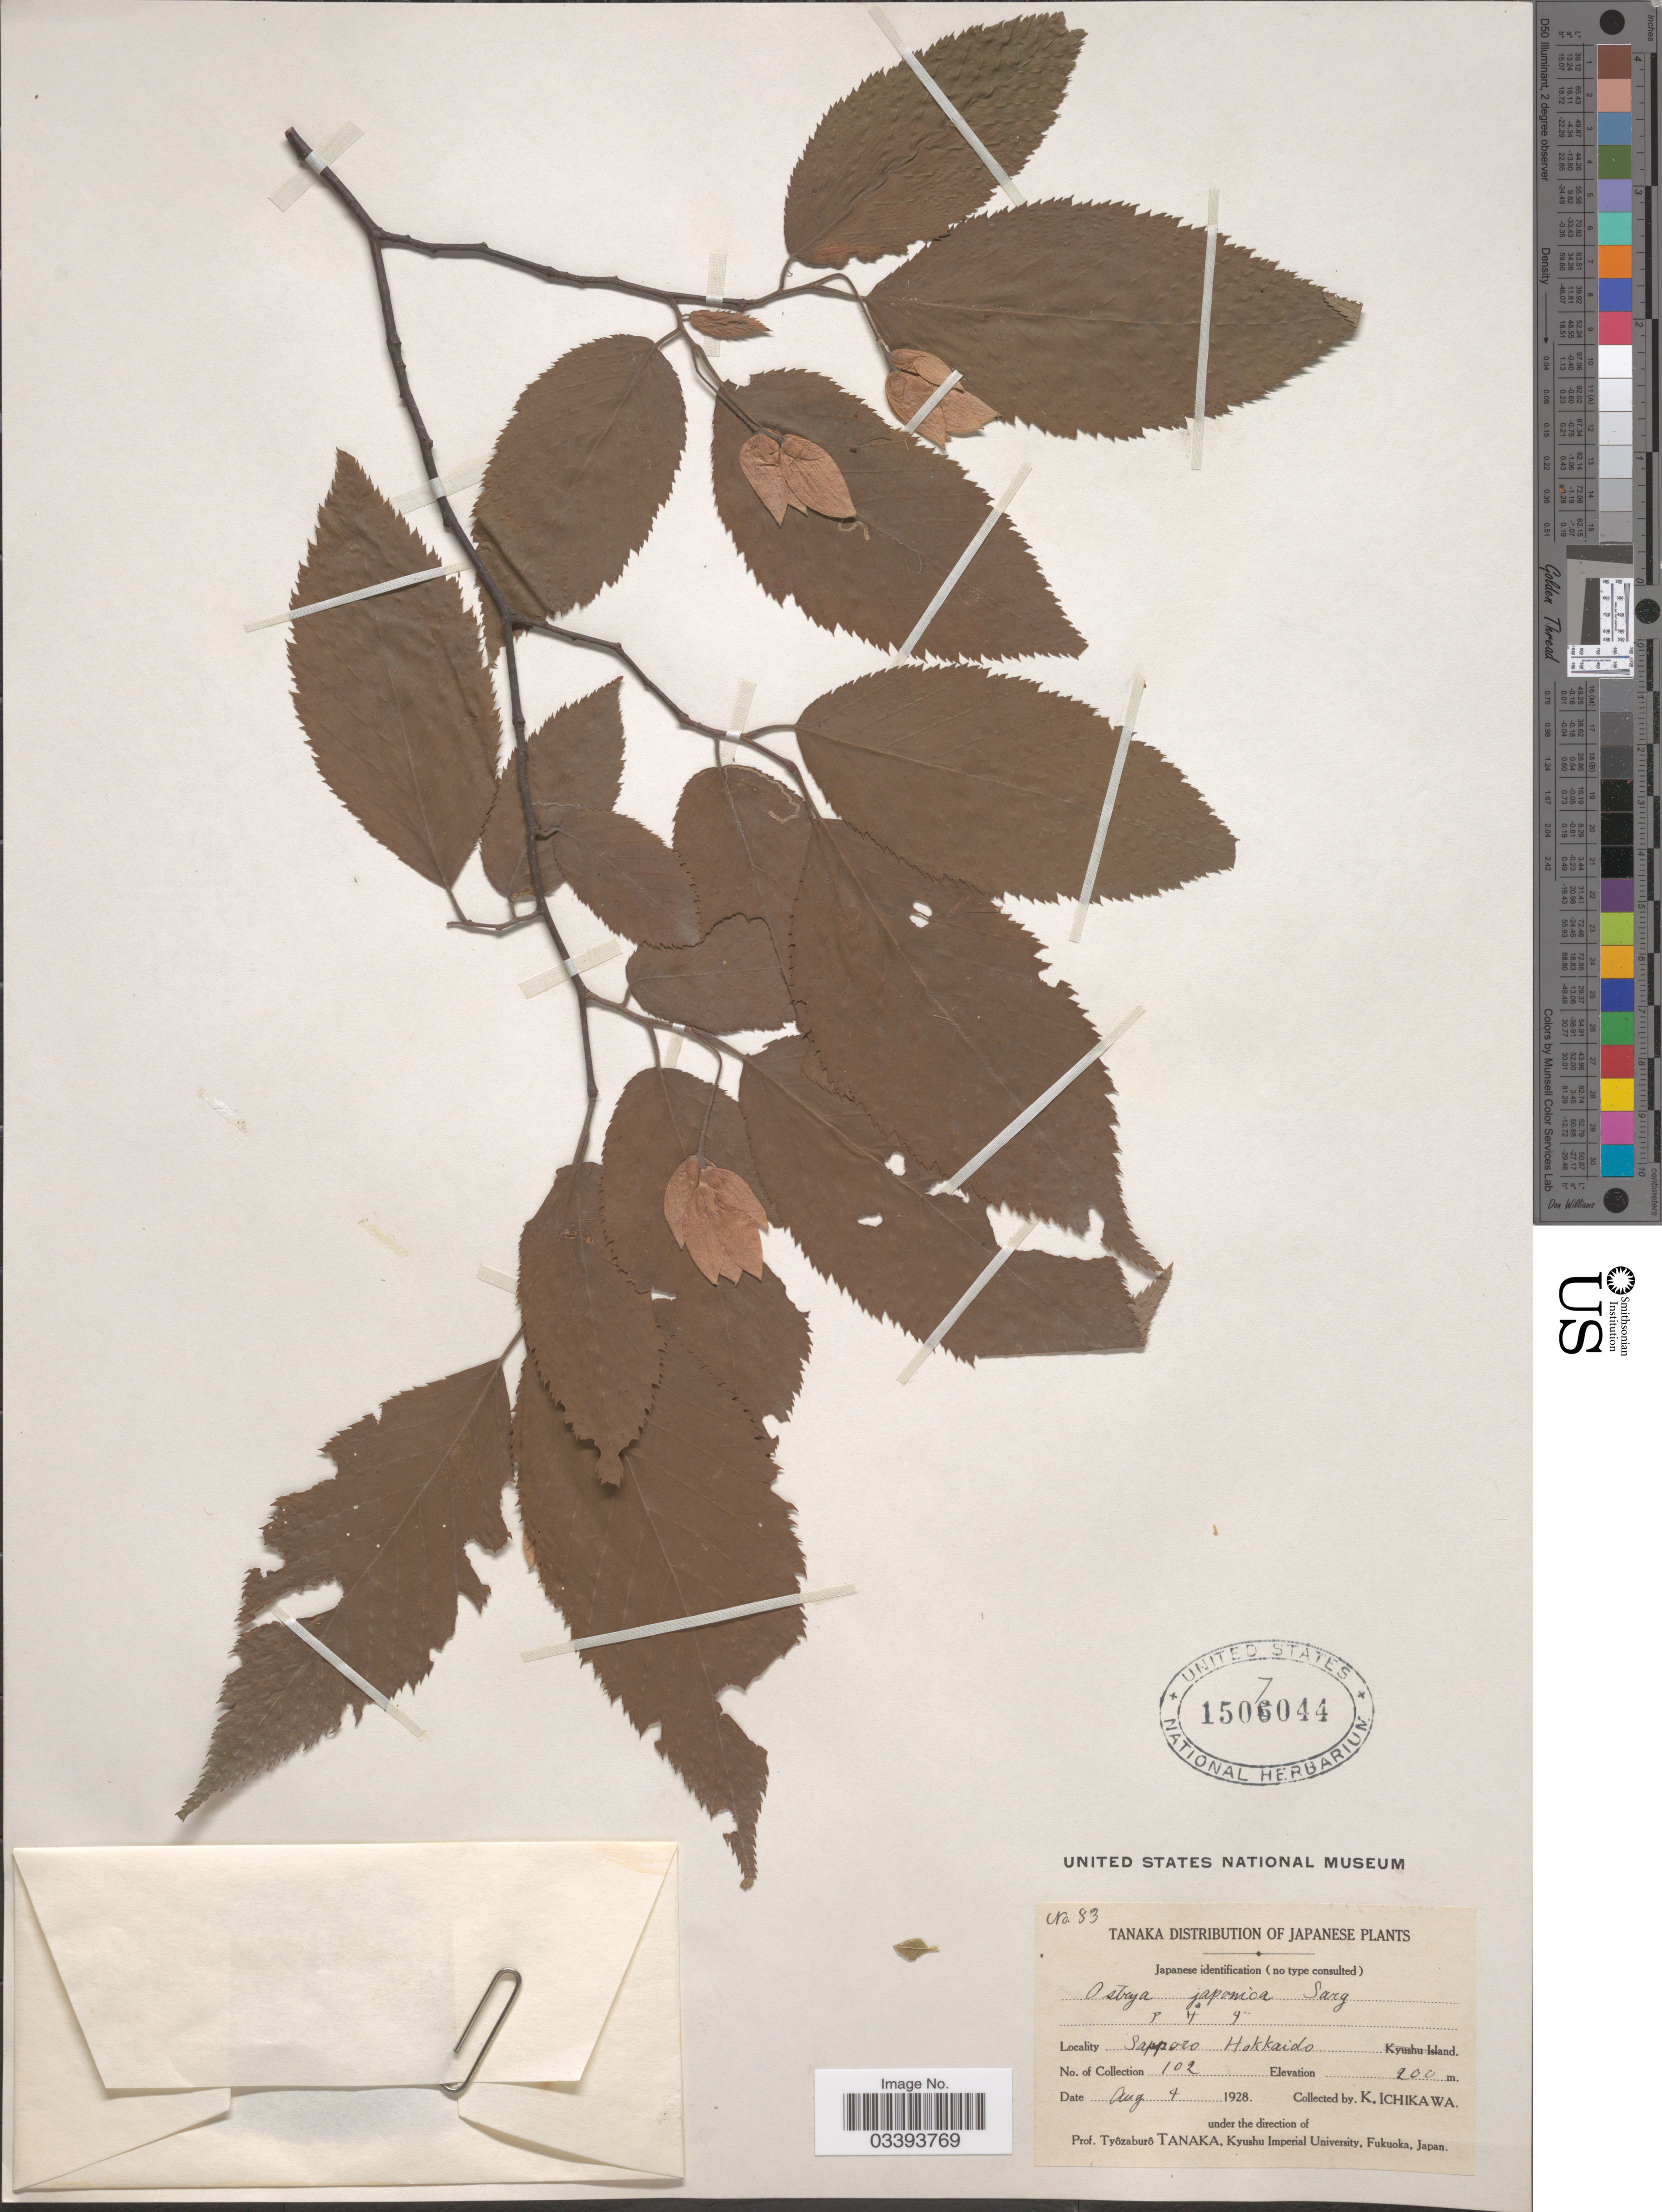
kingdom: Plantae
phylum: Tracheophyta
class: Magnoliopsida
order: Fagales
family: Betulaceae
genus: Ostrya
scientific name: Ostrya japonica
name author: Sarg.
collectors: K. Ichikawa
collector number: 83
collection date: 1928-08-04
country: Japan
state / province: Hokkaidō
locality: Sapporo.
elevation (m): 200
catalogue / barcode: US 1507044